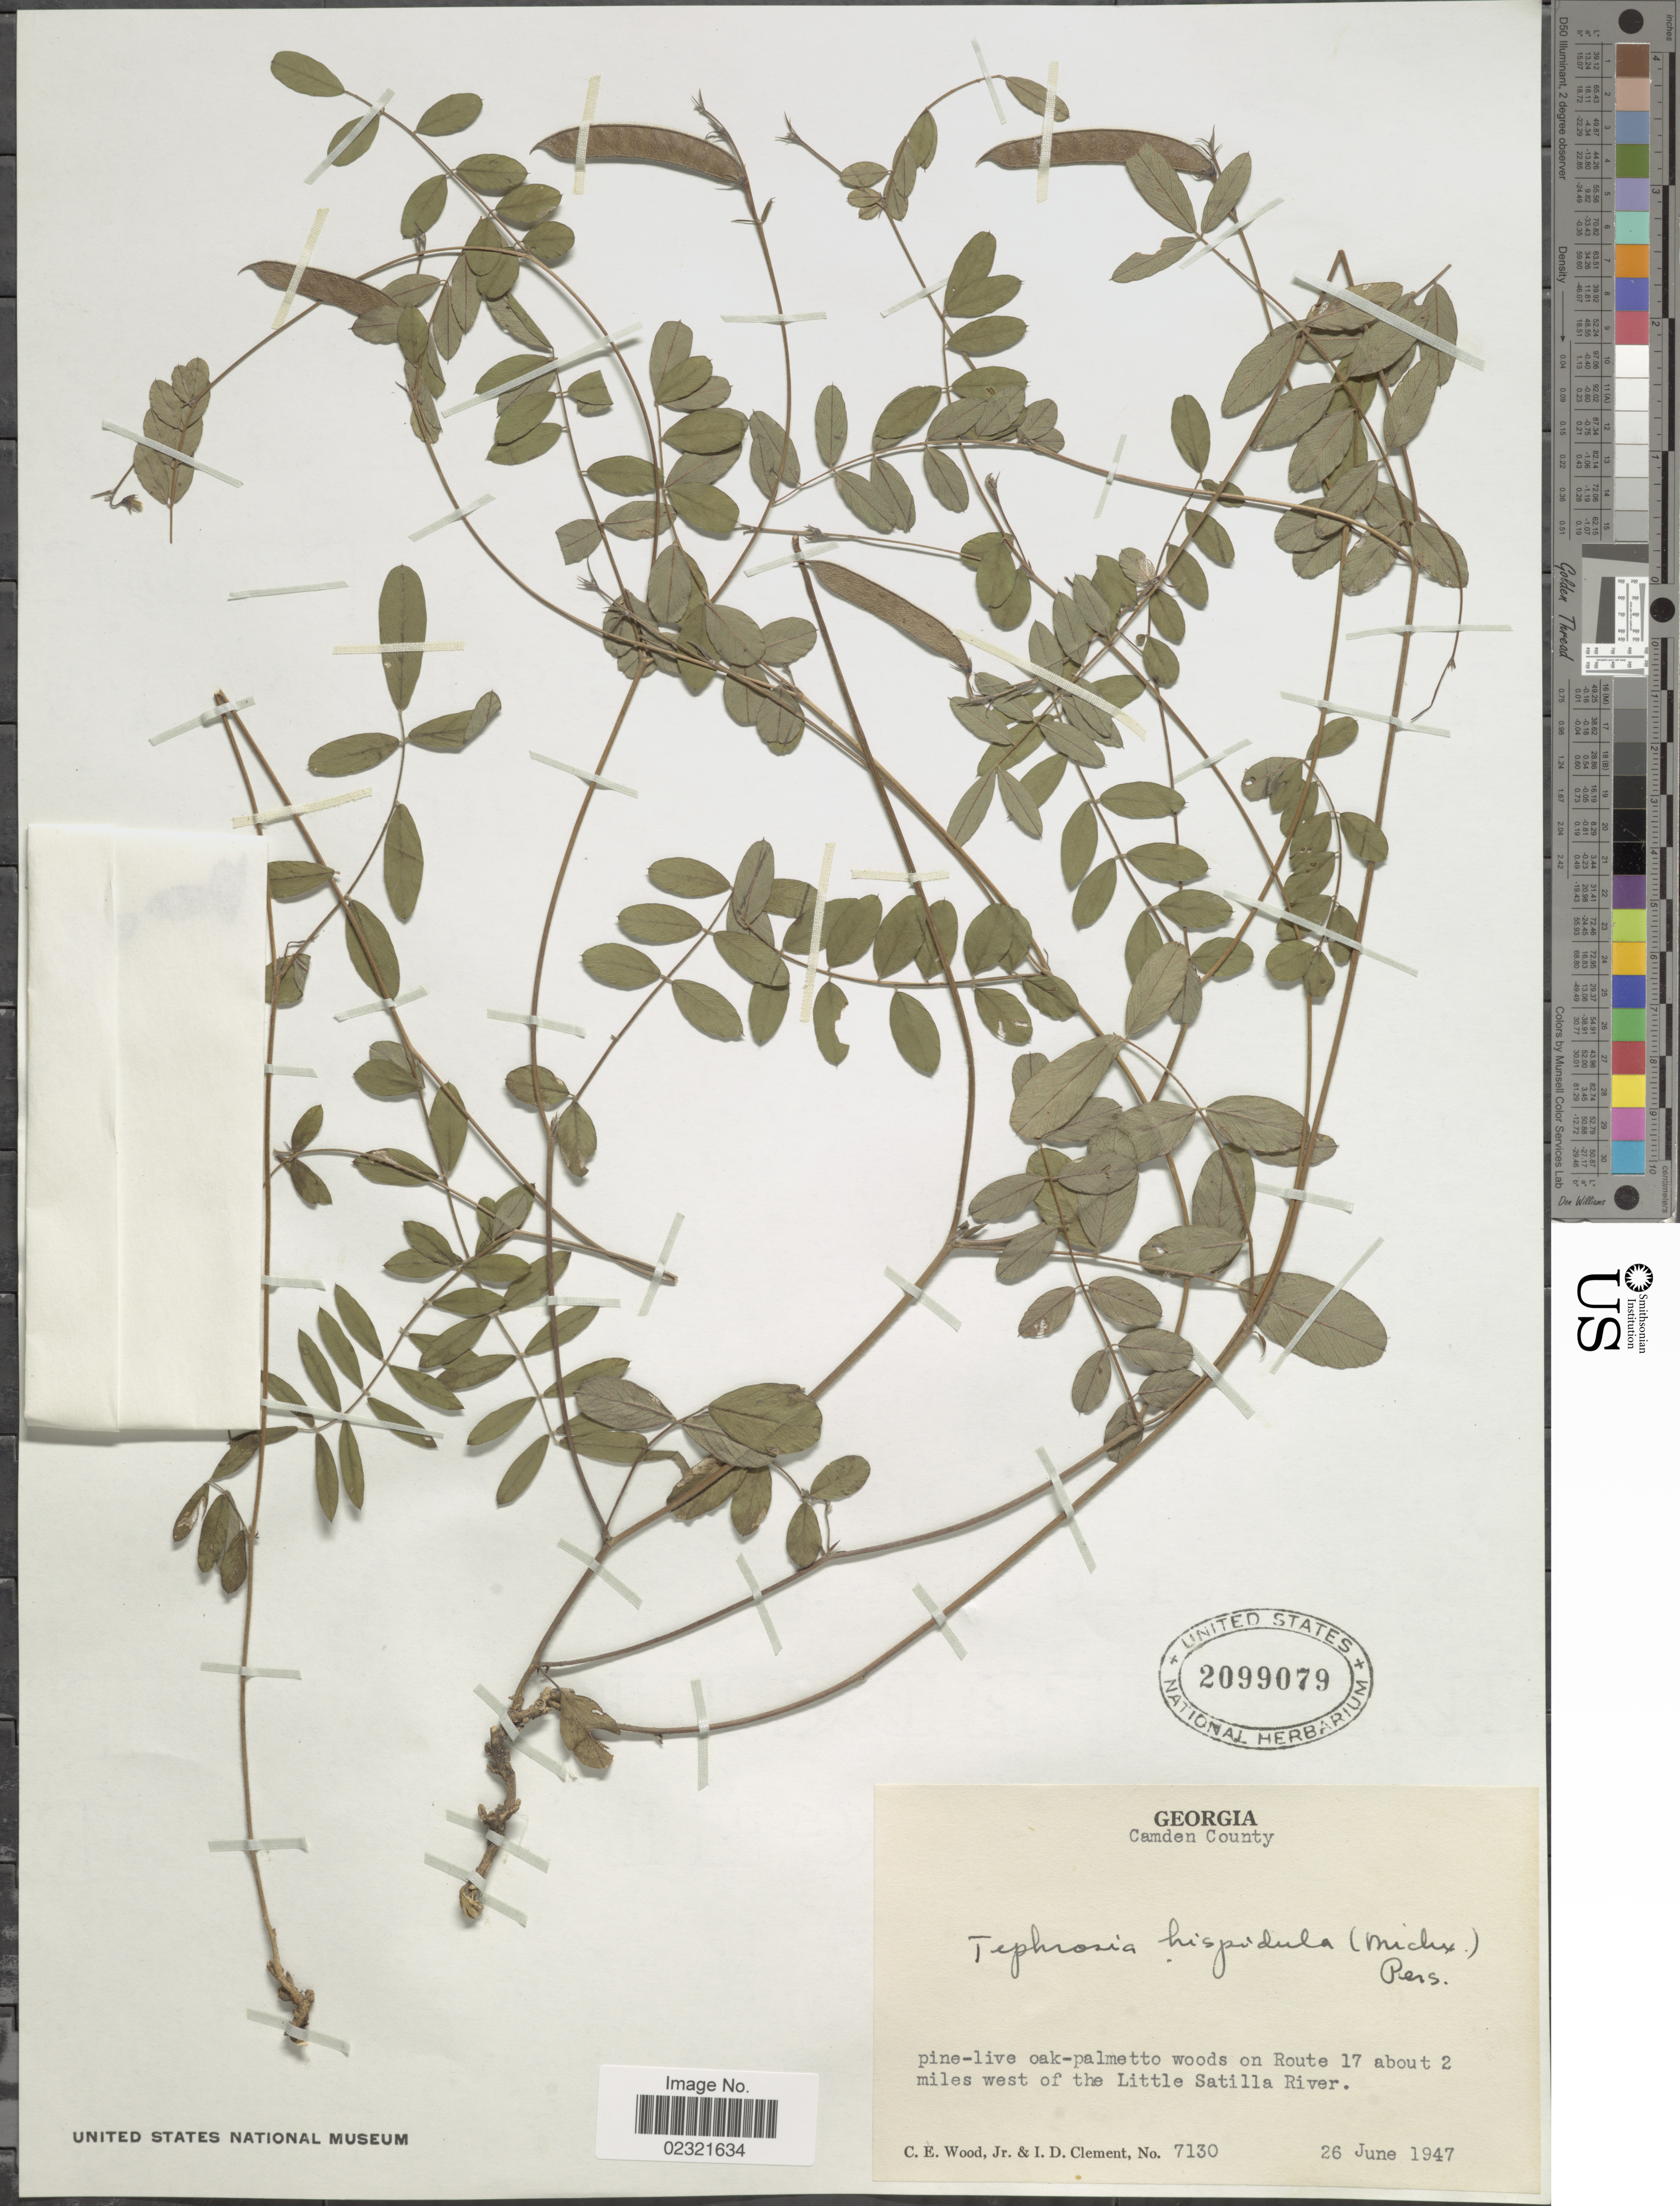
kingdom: Plantae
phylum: Tracheophyta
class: Magnoliopsida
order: Fabales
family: Fabaceae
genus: Tephrosia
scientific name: Tephrosia hispidula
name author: (Michx.) Pers.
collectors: C. Wood & I. Clement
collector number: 7130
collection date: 1947-06-26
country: United States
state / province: Georgia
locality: Camden County, pine-live oak-palmetto woods on Route 17 about 2 miles west of the Little Satilla River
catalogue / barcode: US 2099079